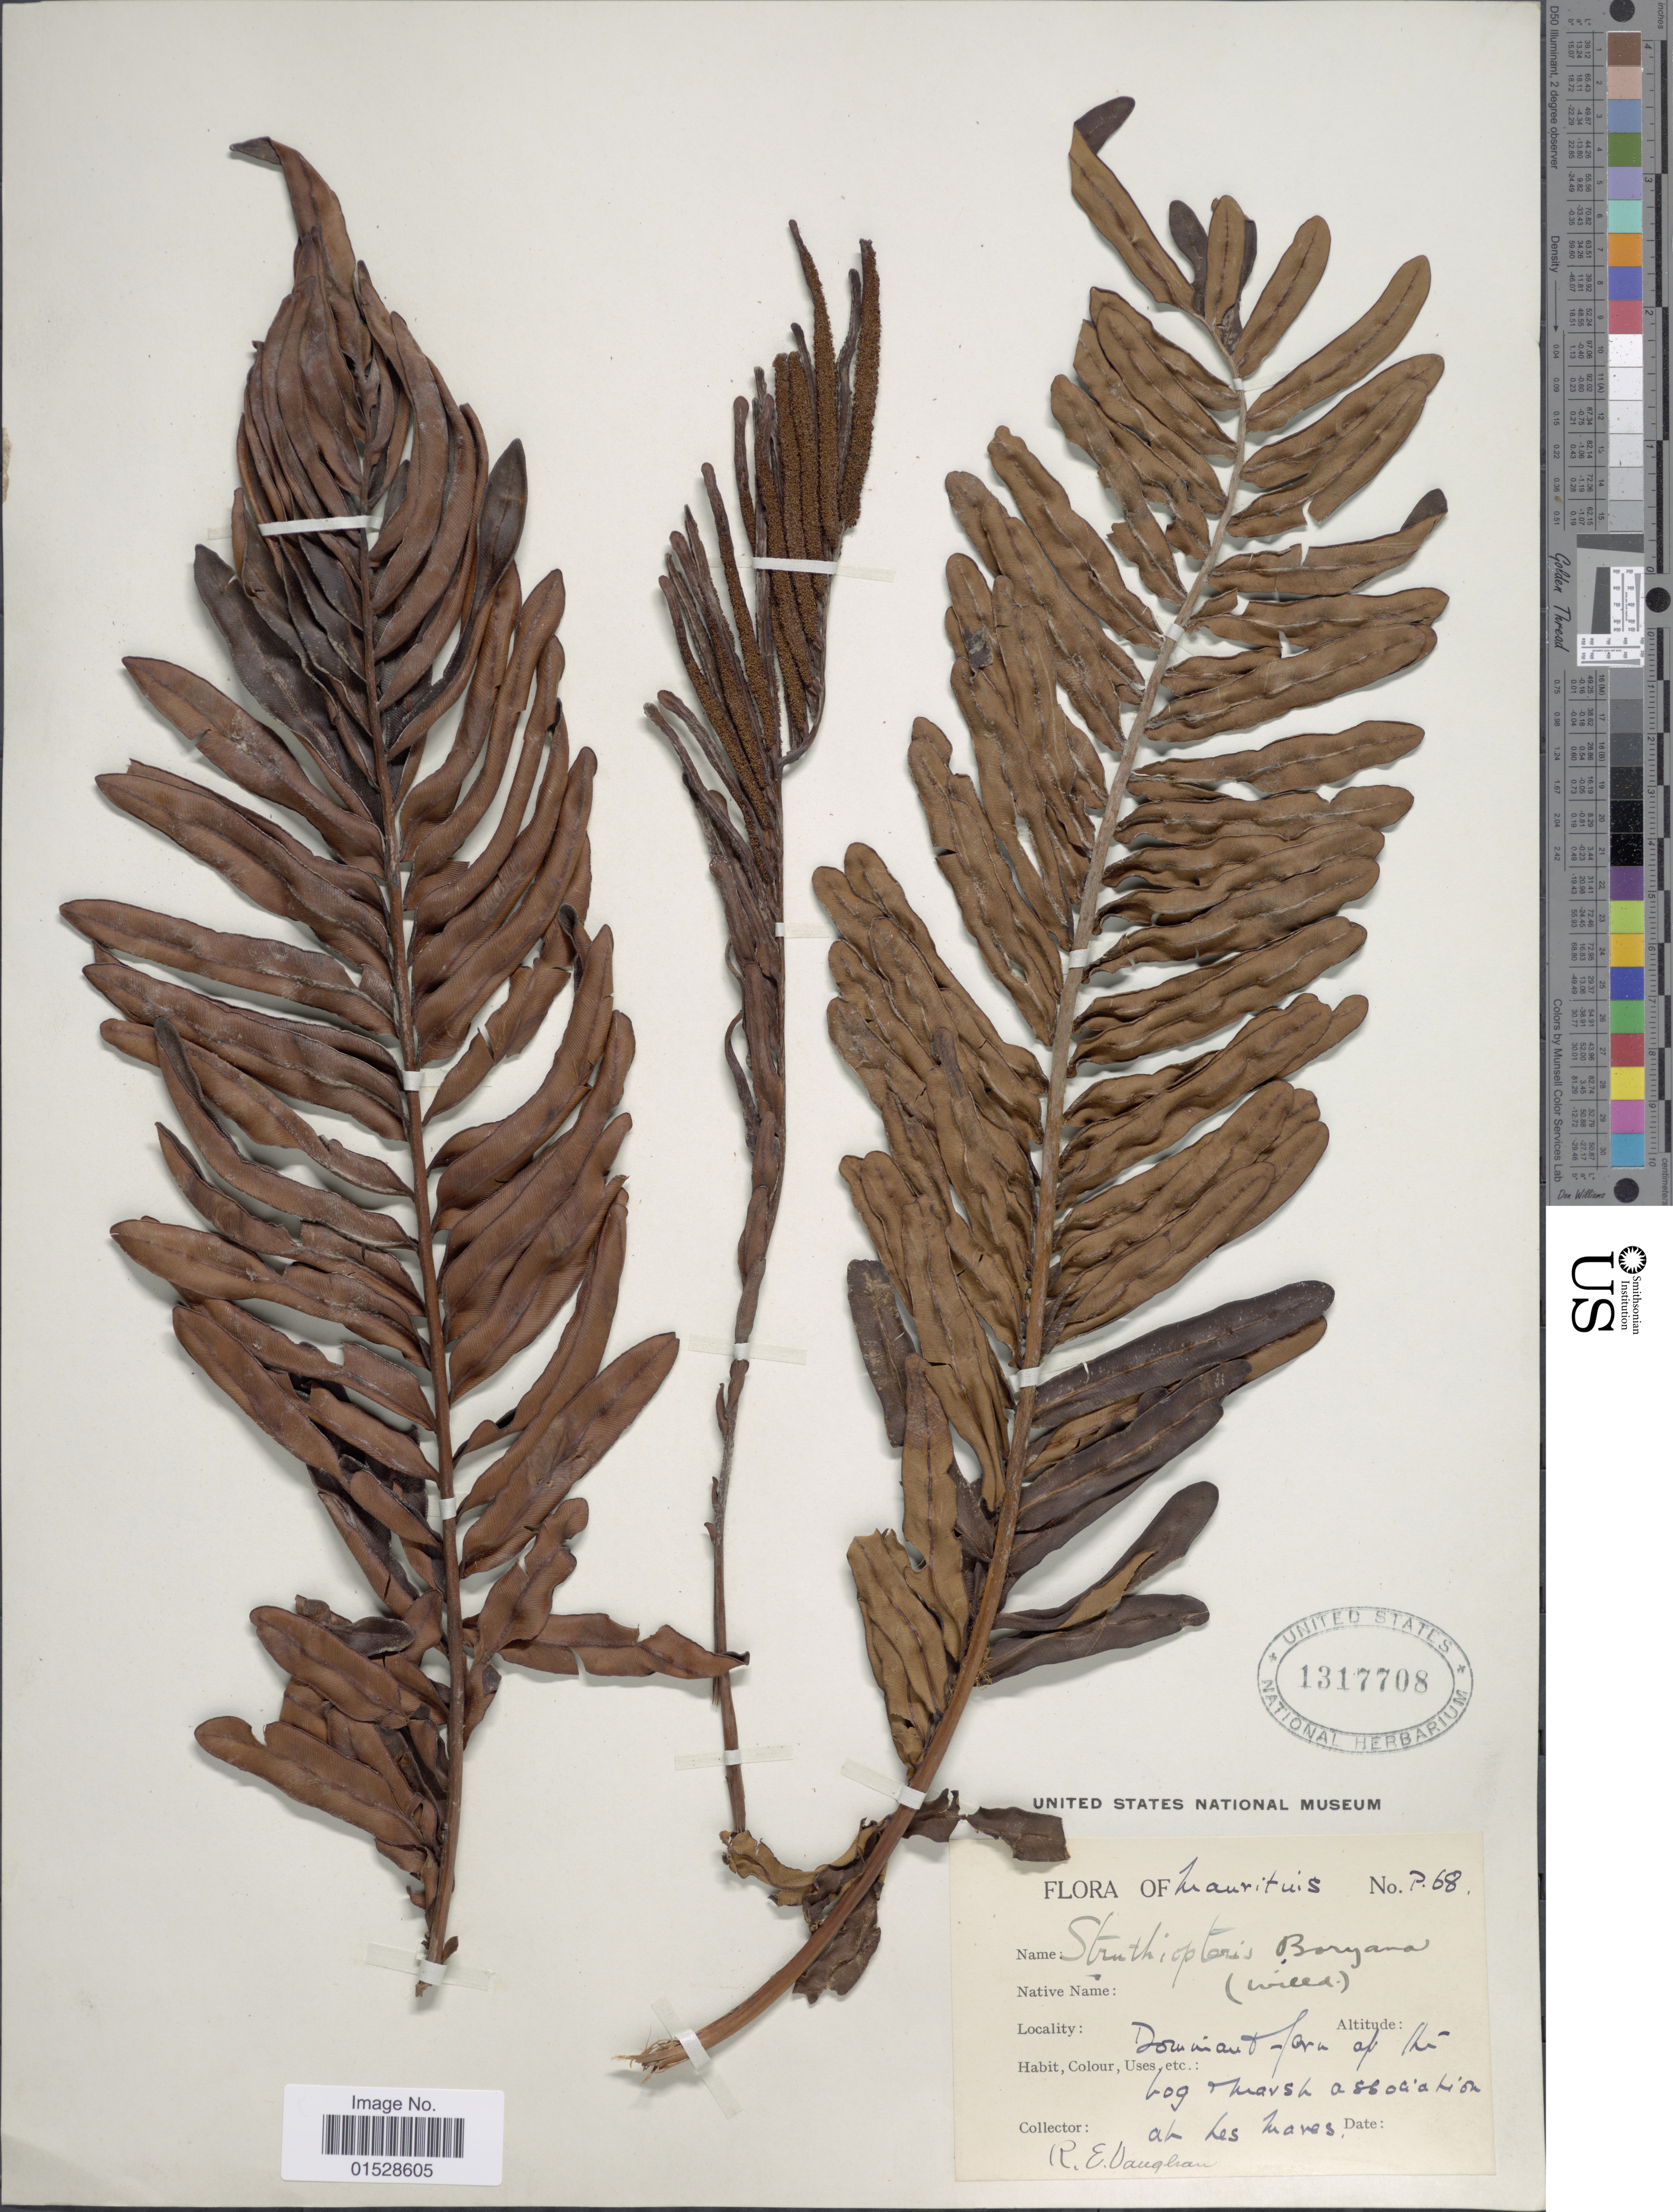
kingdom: Plantae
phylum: Tracheophyta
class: Polypodiopsida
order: Polypodiales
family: Blechnaceae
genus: Blechnum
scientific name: Blechnum tabulare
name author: (Thunb.) Kuhn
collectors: R. Vaughan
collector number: P68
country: Mauritius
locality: Doruvian of era of the bog Kavsh association ah les Mares [interpreted]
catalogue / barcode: US 1317708